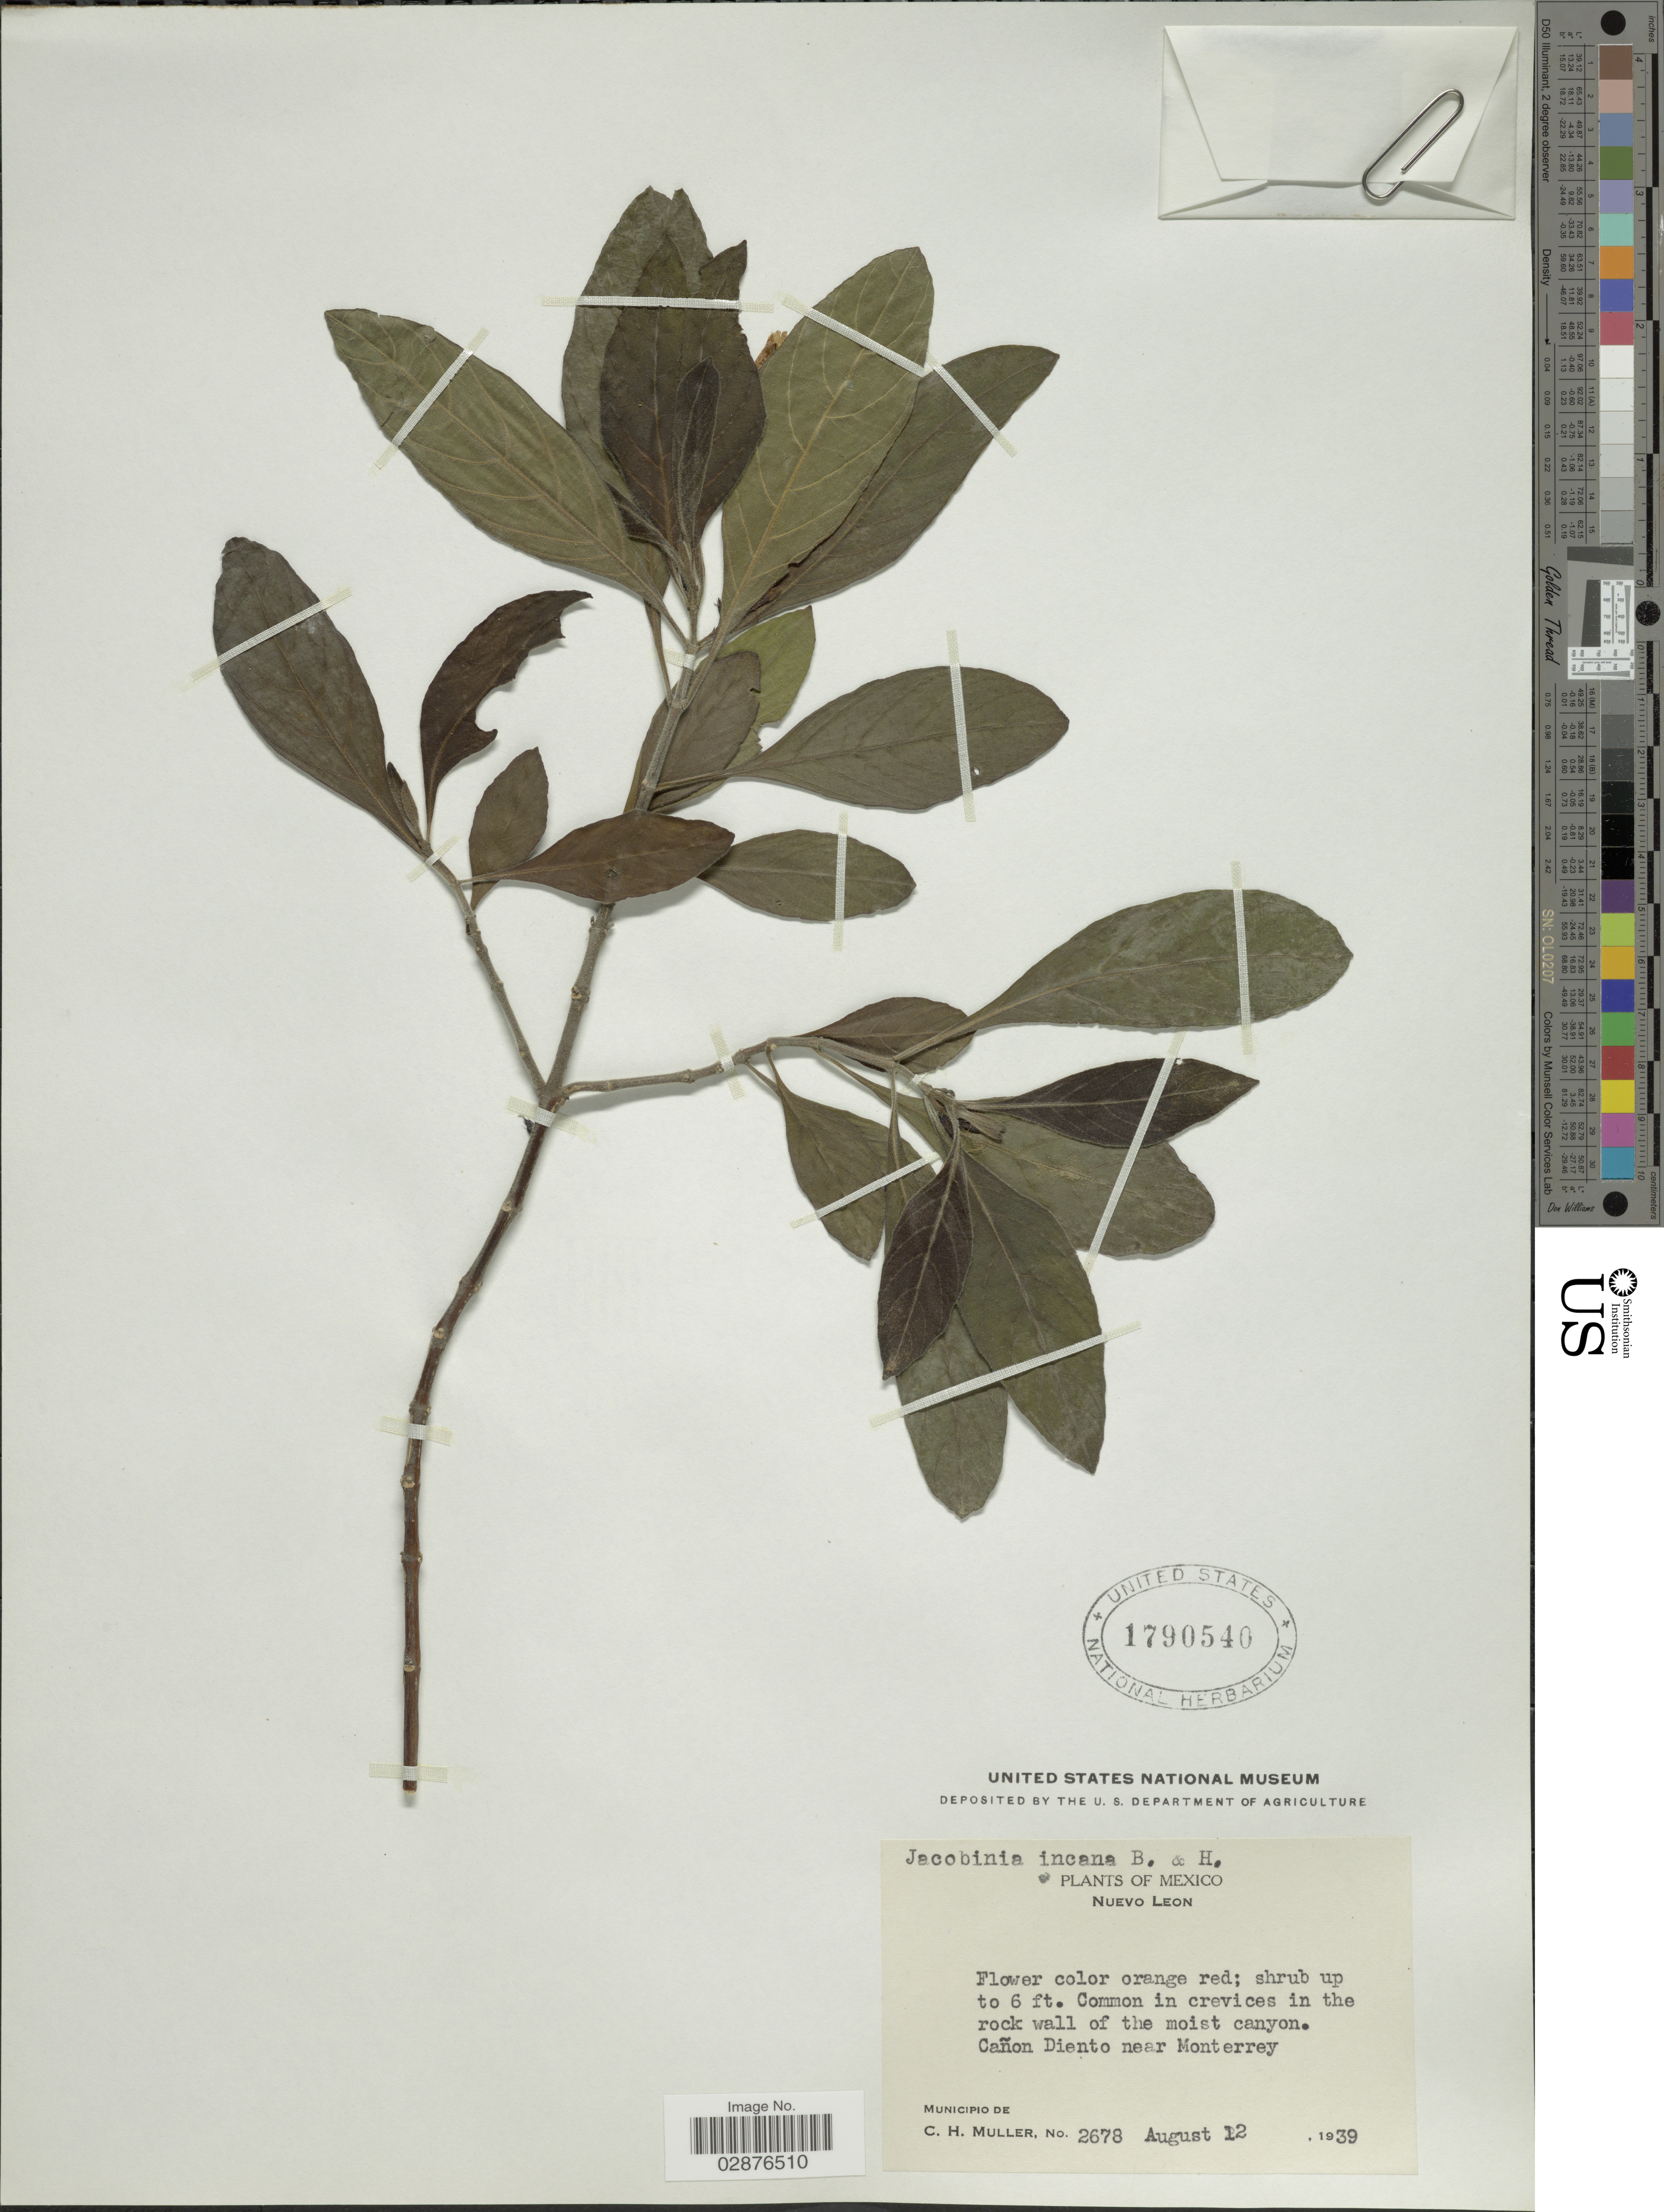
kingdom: Plantae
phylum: Tracheophyta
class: Magnoliopsida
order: Lamiales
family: Acanthaceae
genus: Justicia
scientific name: Justicia leonardii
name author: Wassh.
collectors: C. H. Mueller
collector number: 2678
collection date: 1939-08-12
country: Mexico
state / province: Nuevo León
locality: Cañon Diento near Monterrey.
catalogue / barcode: US 1790540